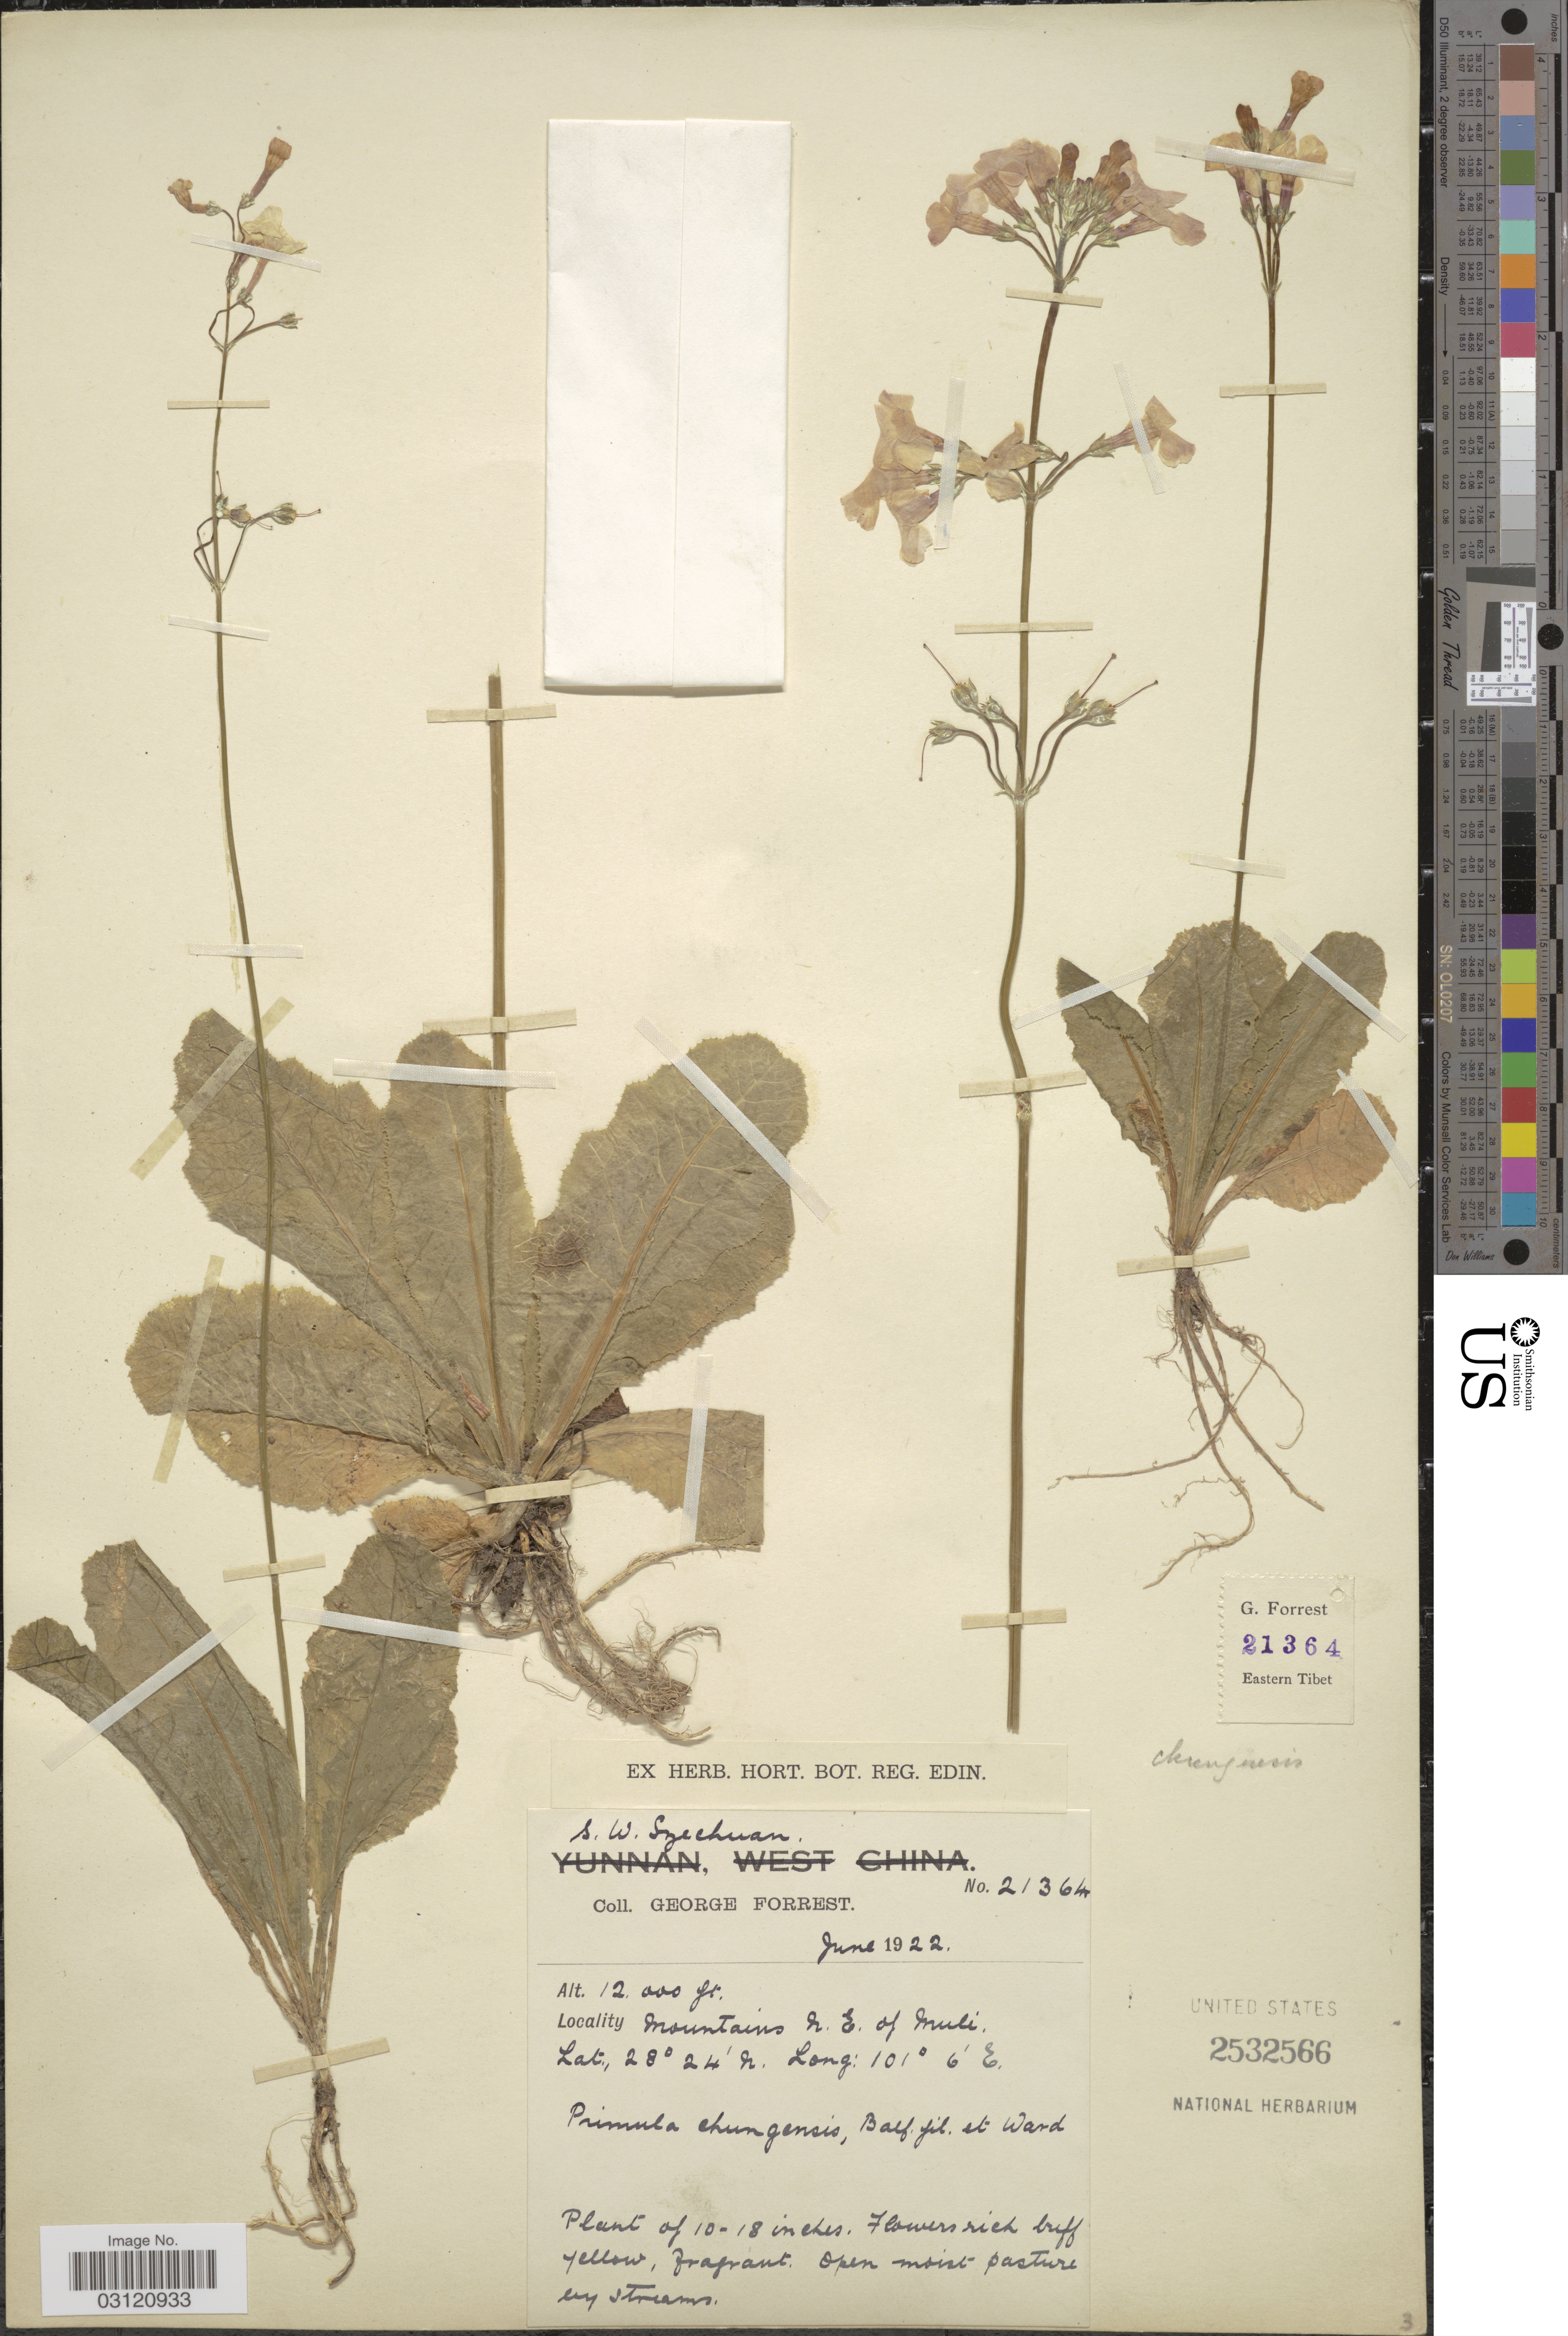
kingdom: Plantae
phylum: Tracheophyta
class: Magnoliopsida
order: Ericales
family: Primulaceae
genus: Primula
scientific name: Primula chungensis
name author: Balf. f. & Kingdon-Ward in Balf. f.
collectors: G. Forrest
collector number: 21364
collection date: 1922-06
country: China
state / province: Sichuan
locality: S.W. Szechuan. Mountains N. E of Muli.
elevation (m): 3658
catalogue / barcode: US 2532566